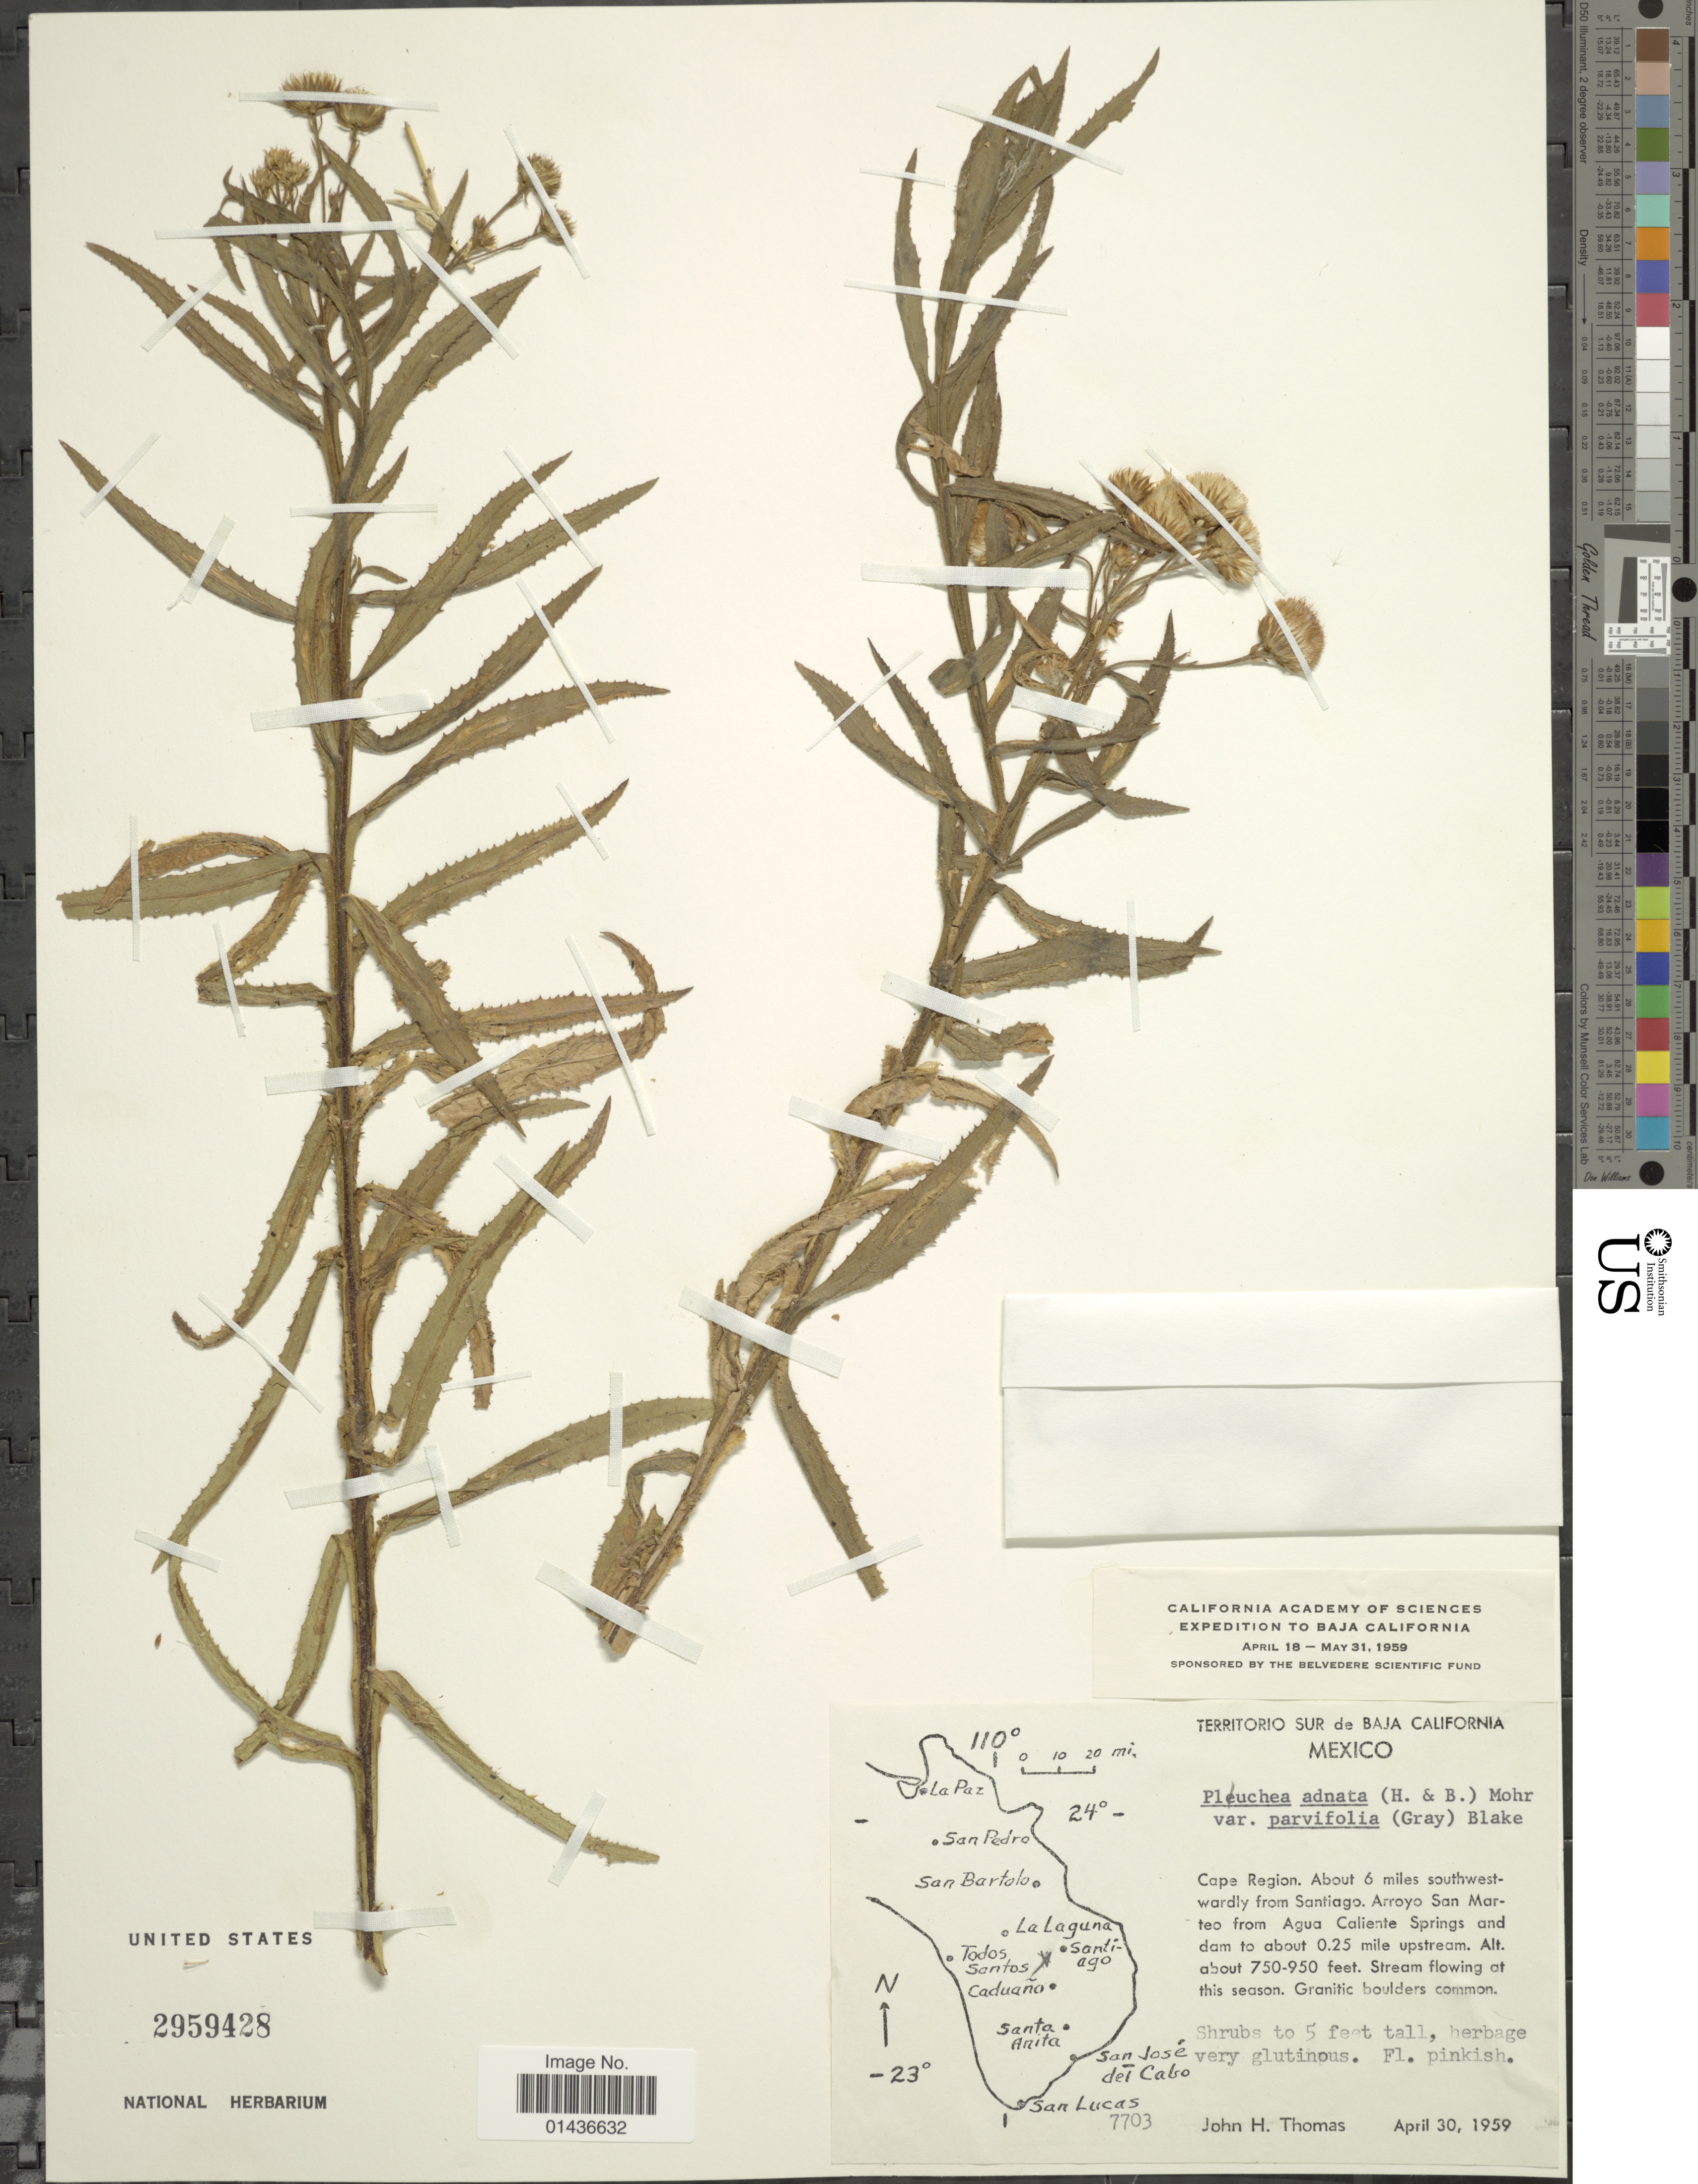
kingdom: Plantae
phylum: Tracheophyta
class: Magnoliopsida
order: Asterales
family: Asteraceae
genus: Pluchea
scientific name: Pluchea salicifolia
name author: (Mill.) S.F. Blake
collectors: J. H. Thomas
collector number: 7703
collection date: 1959-04-30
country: Mexico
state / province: Baja California Sur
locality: Cape Region, about 6 miles southwest-wardly from Santiago, Arroyo San Marteo from Agua Caliente Springs and dam to about 0.25 miles upstream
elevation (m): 229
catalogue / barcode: US 2959428